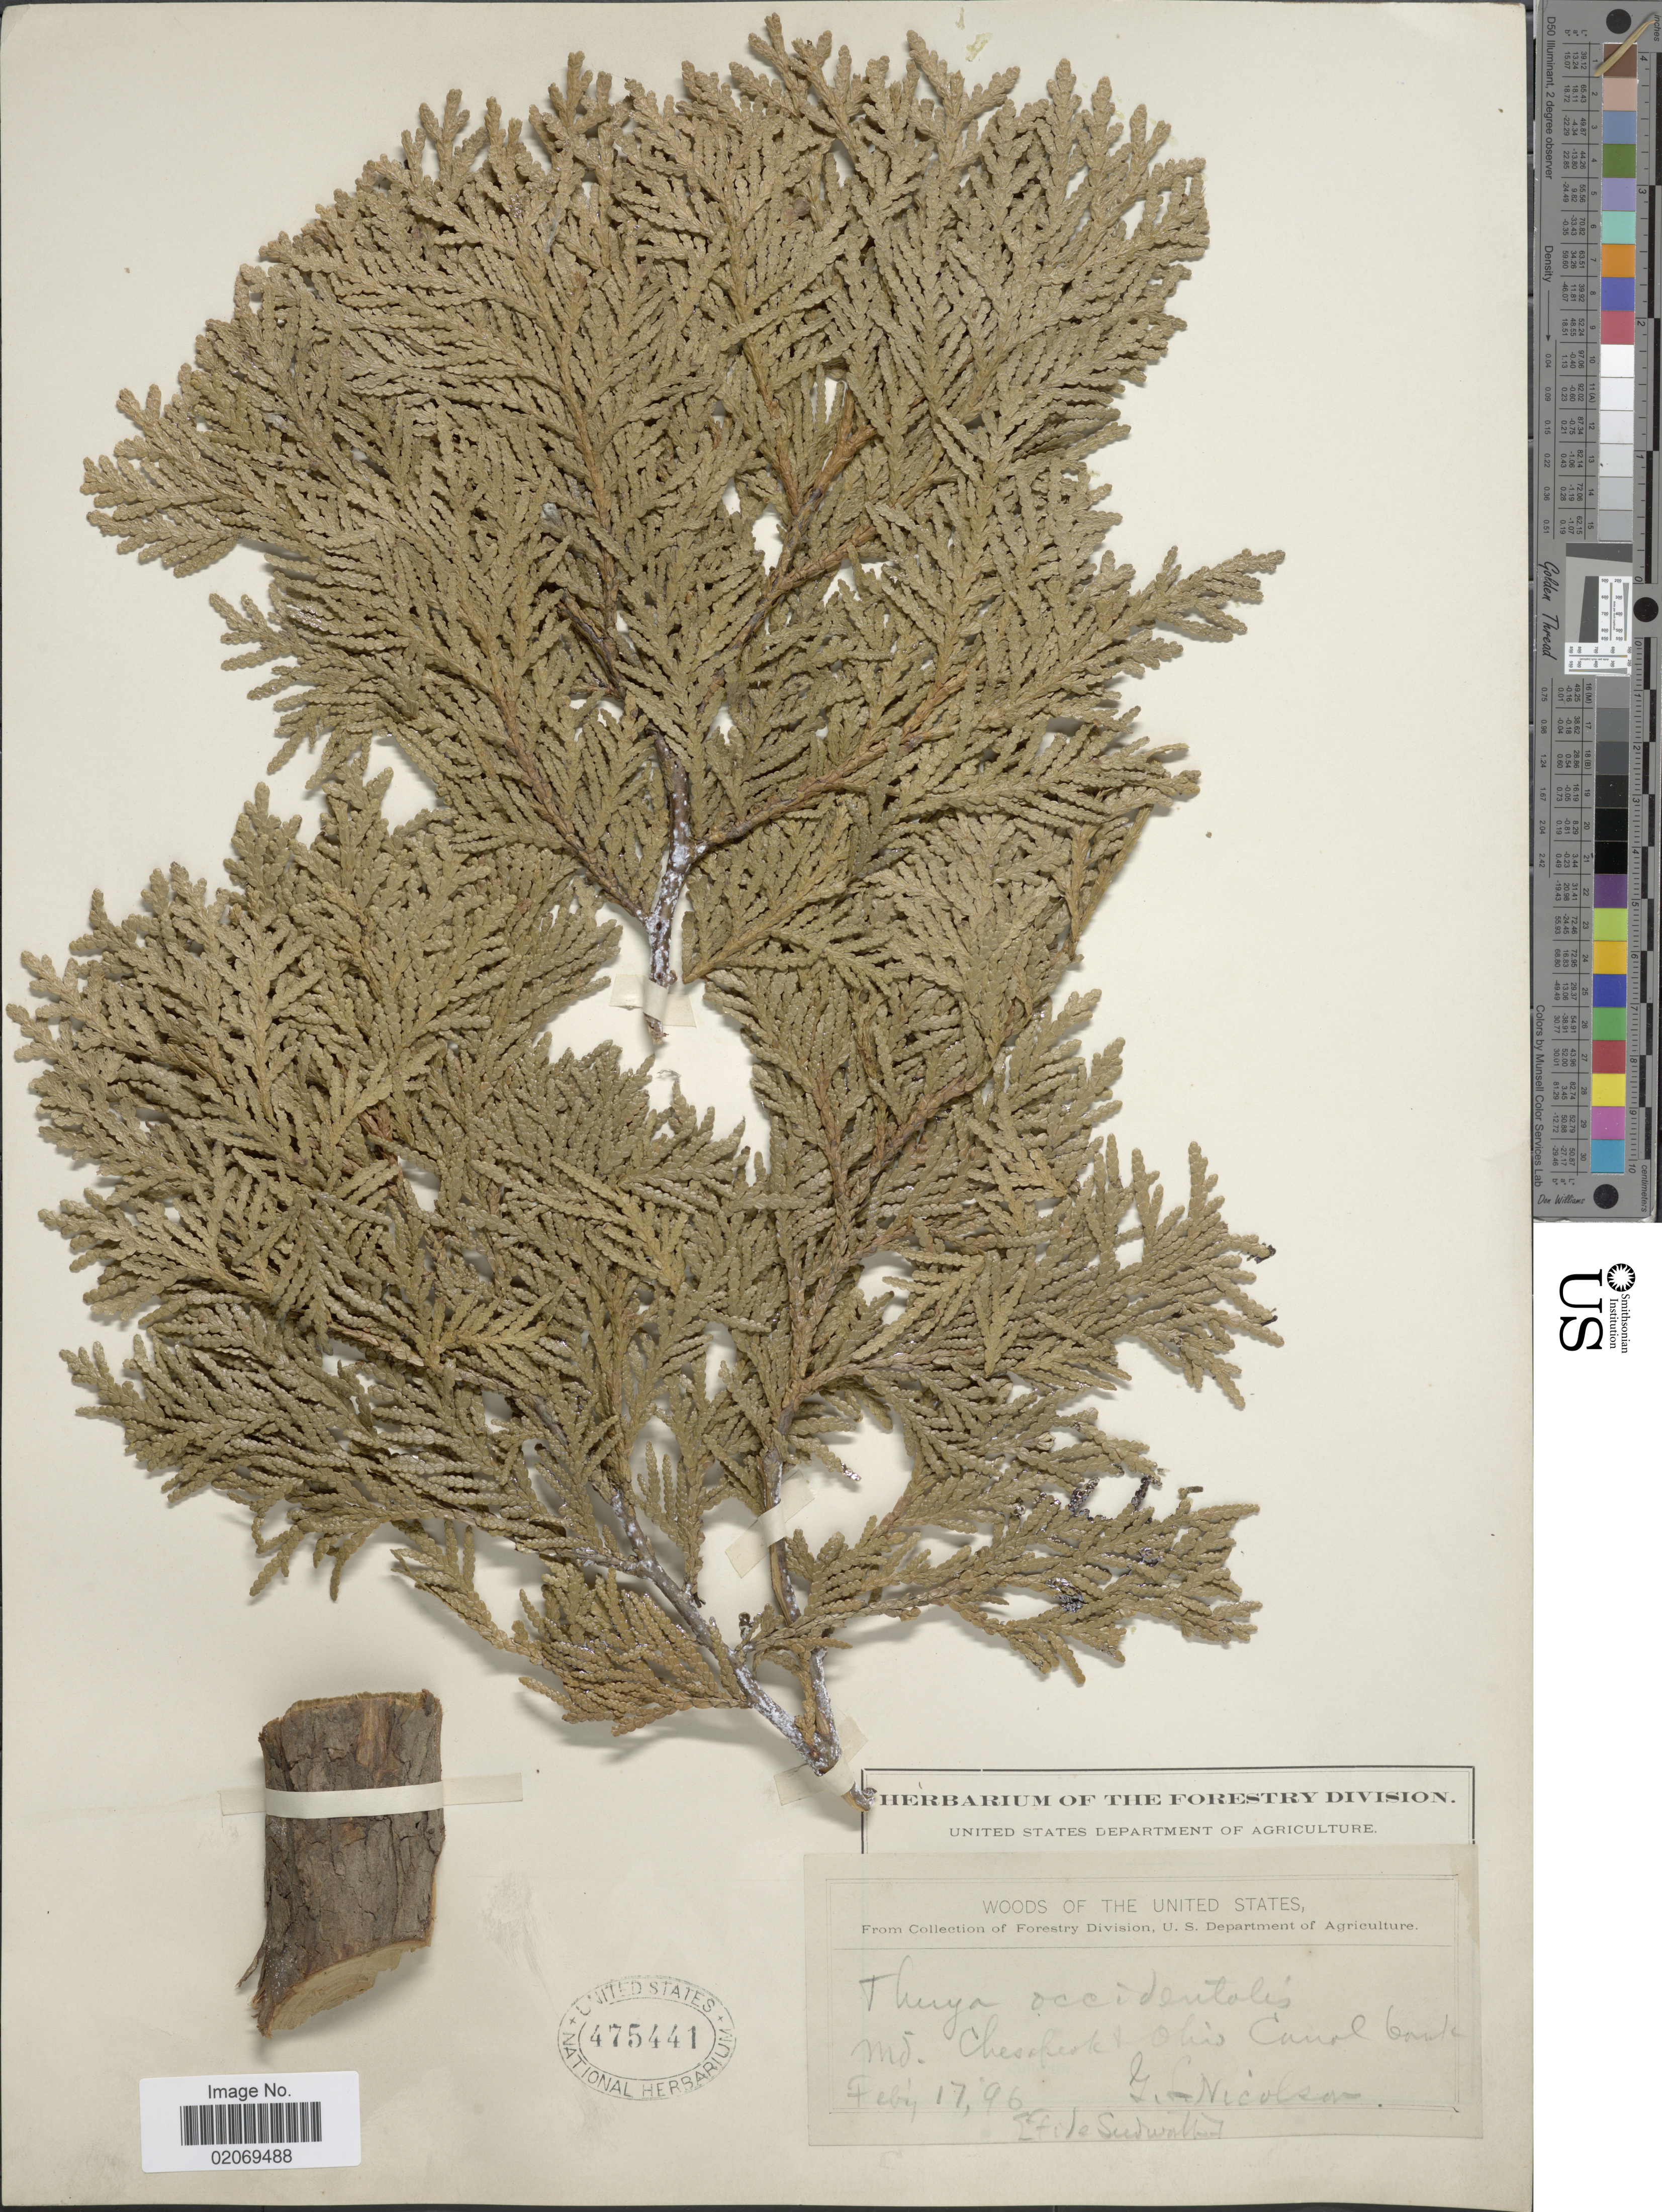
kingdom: Plantae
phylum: Tracheophyta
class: Pinopsida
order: Pinales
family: Cupressaceae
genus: Thuja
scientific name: Thuja occidentalis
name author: L.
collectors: G. L. Nicolson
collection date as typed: Transcribed d/m/y: 17/2/96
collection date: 1896-02-17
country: United States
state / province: Maryland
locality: Chesapeake + Ohio Canal bank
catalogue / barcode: US 475441